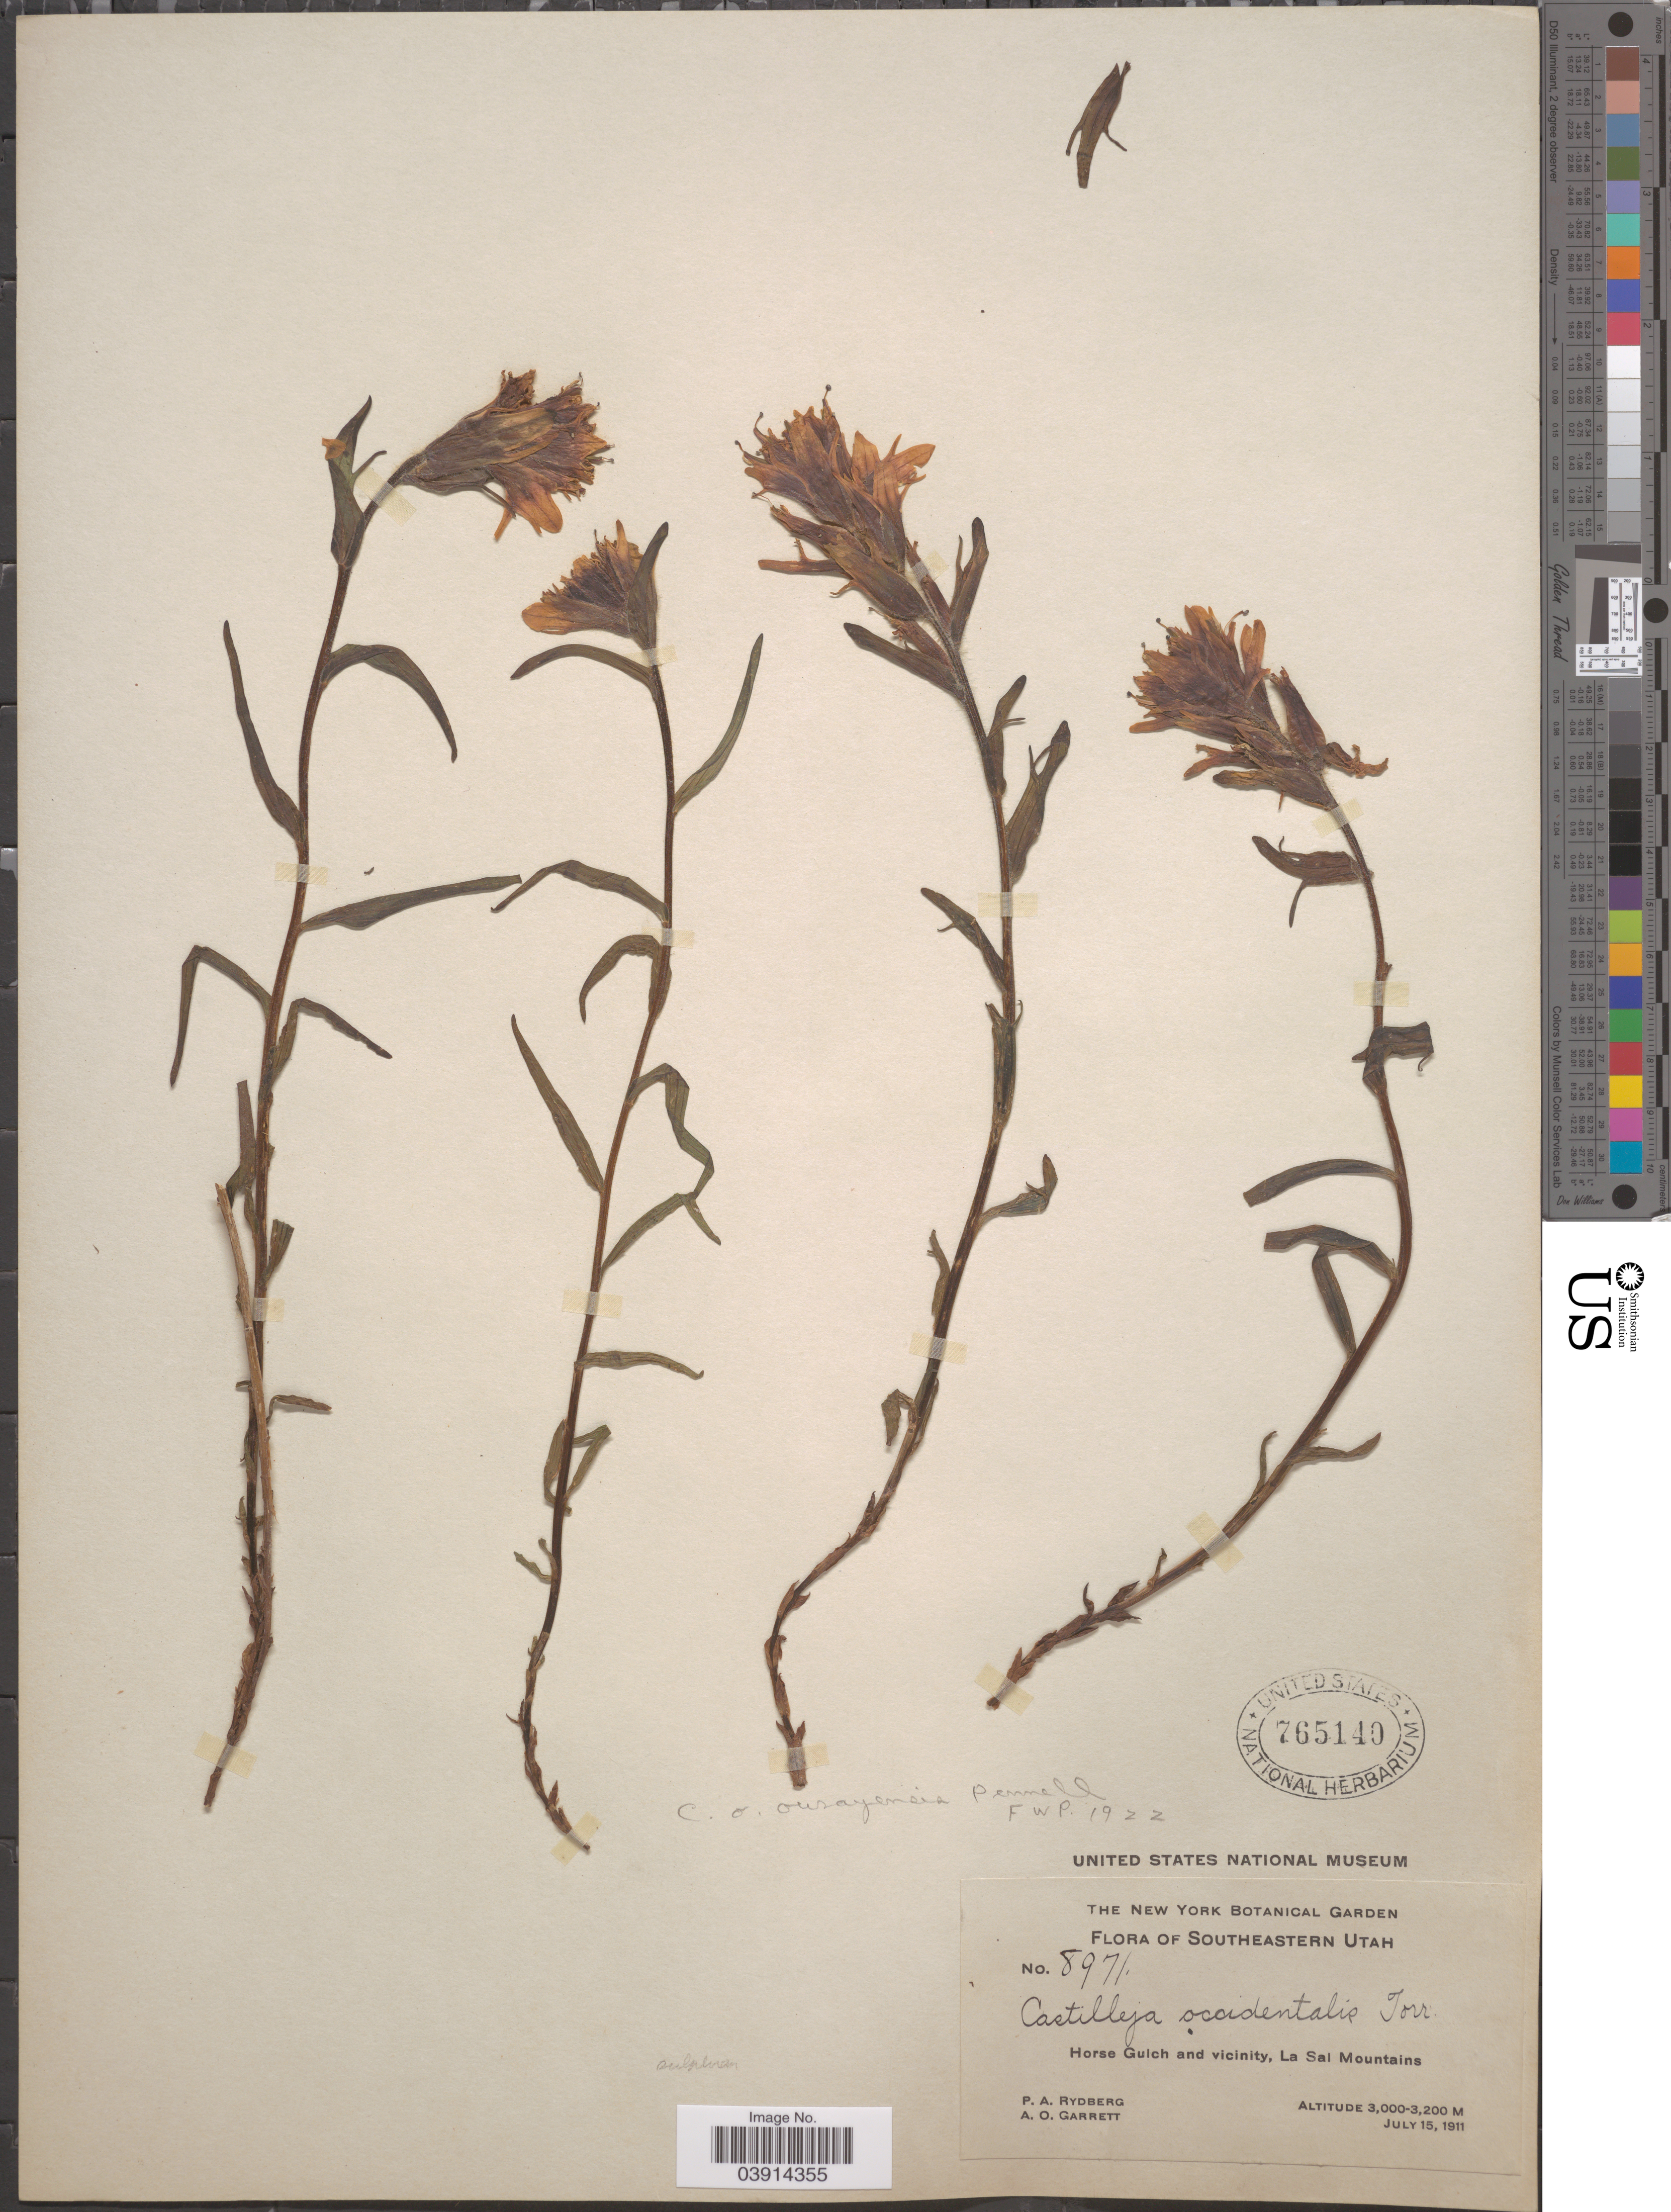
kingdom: Plantae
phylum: Tracheophyta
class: Magnoliopsida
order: Lamiales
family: Orobanchaceae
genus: Castilleja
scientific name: Castilleja sulphurea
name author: Rydb.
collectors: P. A. Rydberg & A. O. Garrett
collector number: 8971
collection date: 1911-07-15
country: United States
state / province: Utah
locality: Southeastern Utah. Horse Gulch and vicinity, La Sal Mountains.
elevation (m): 3000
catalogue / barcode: US 765140